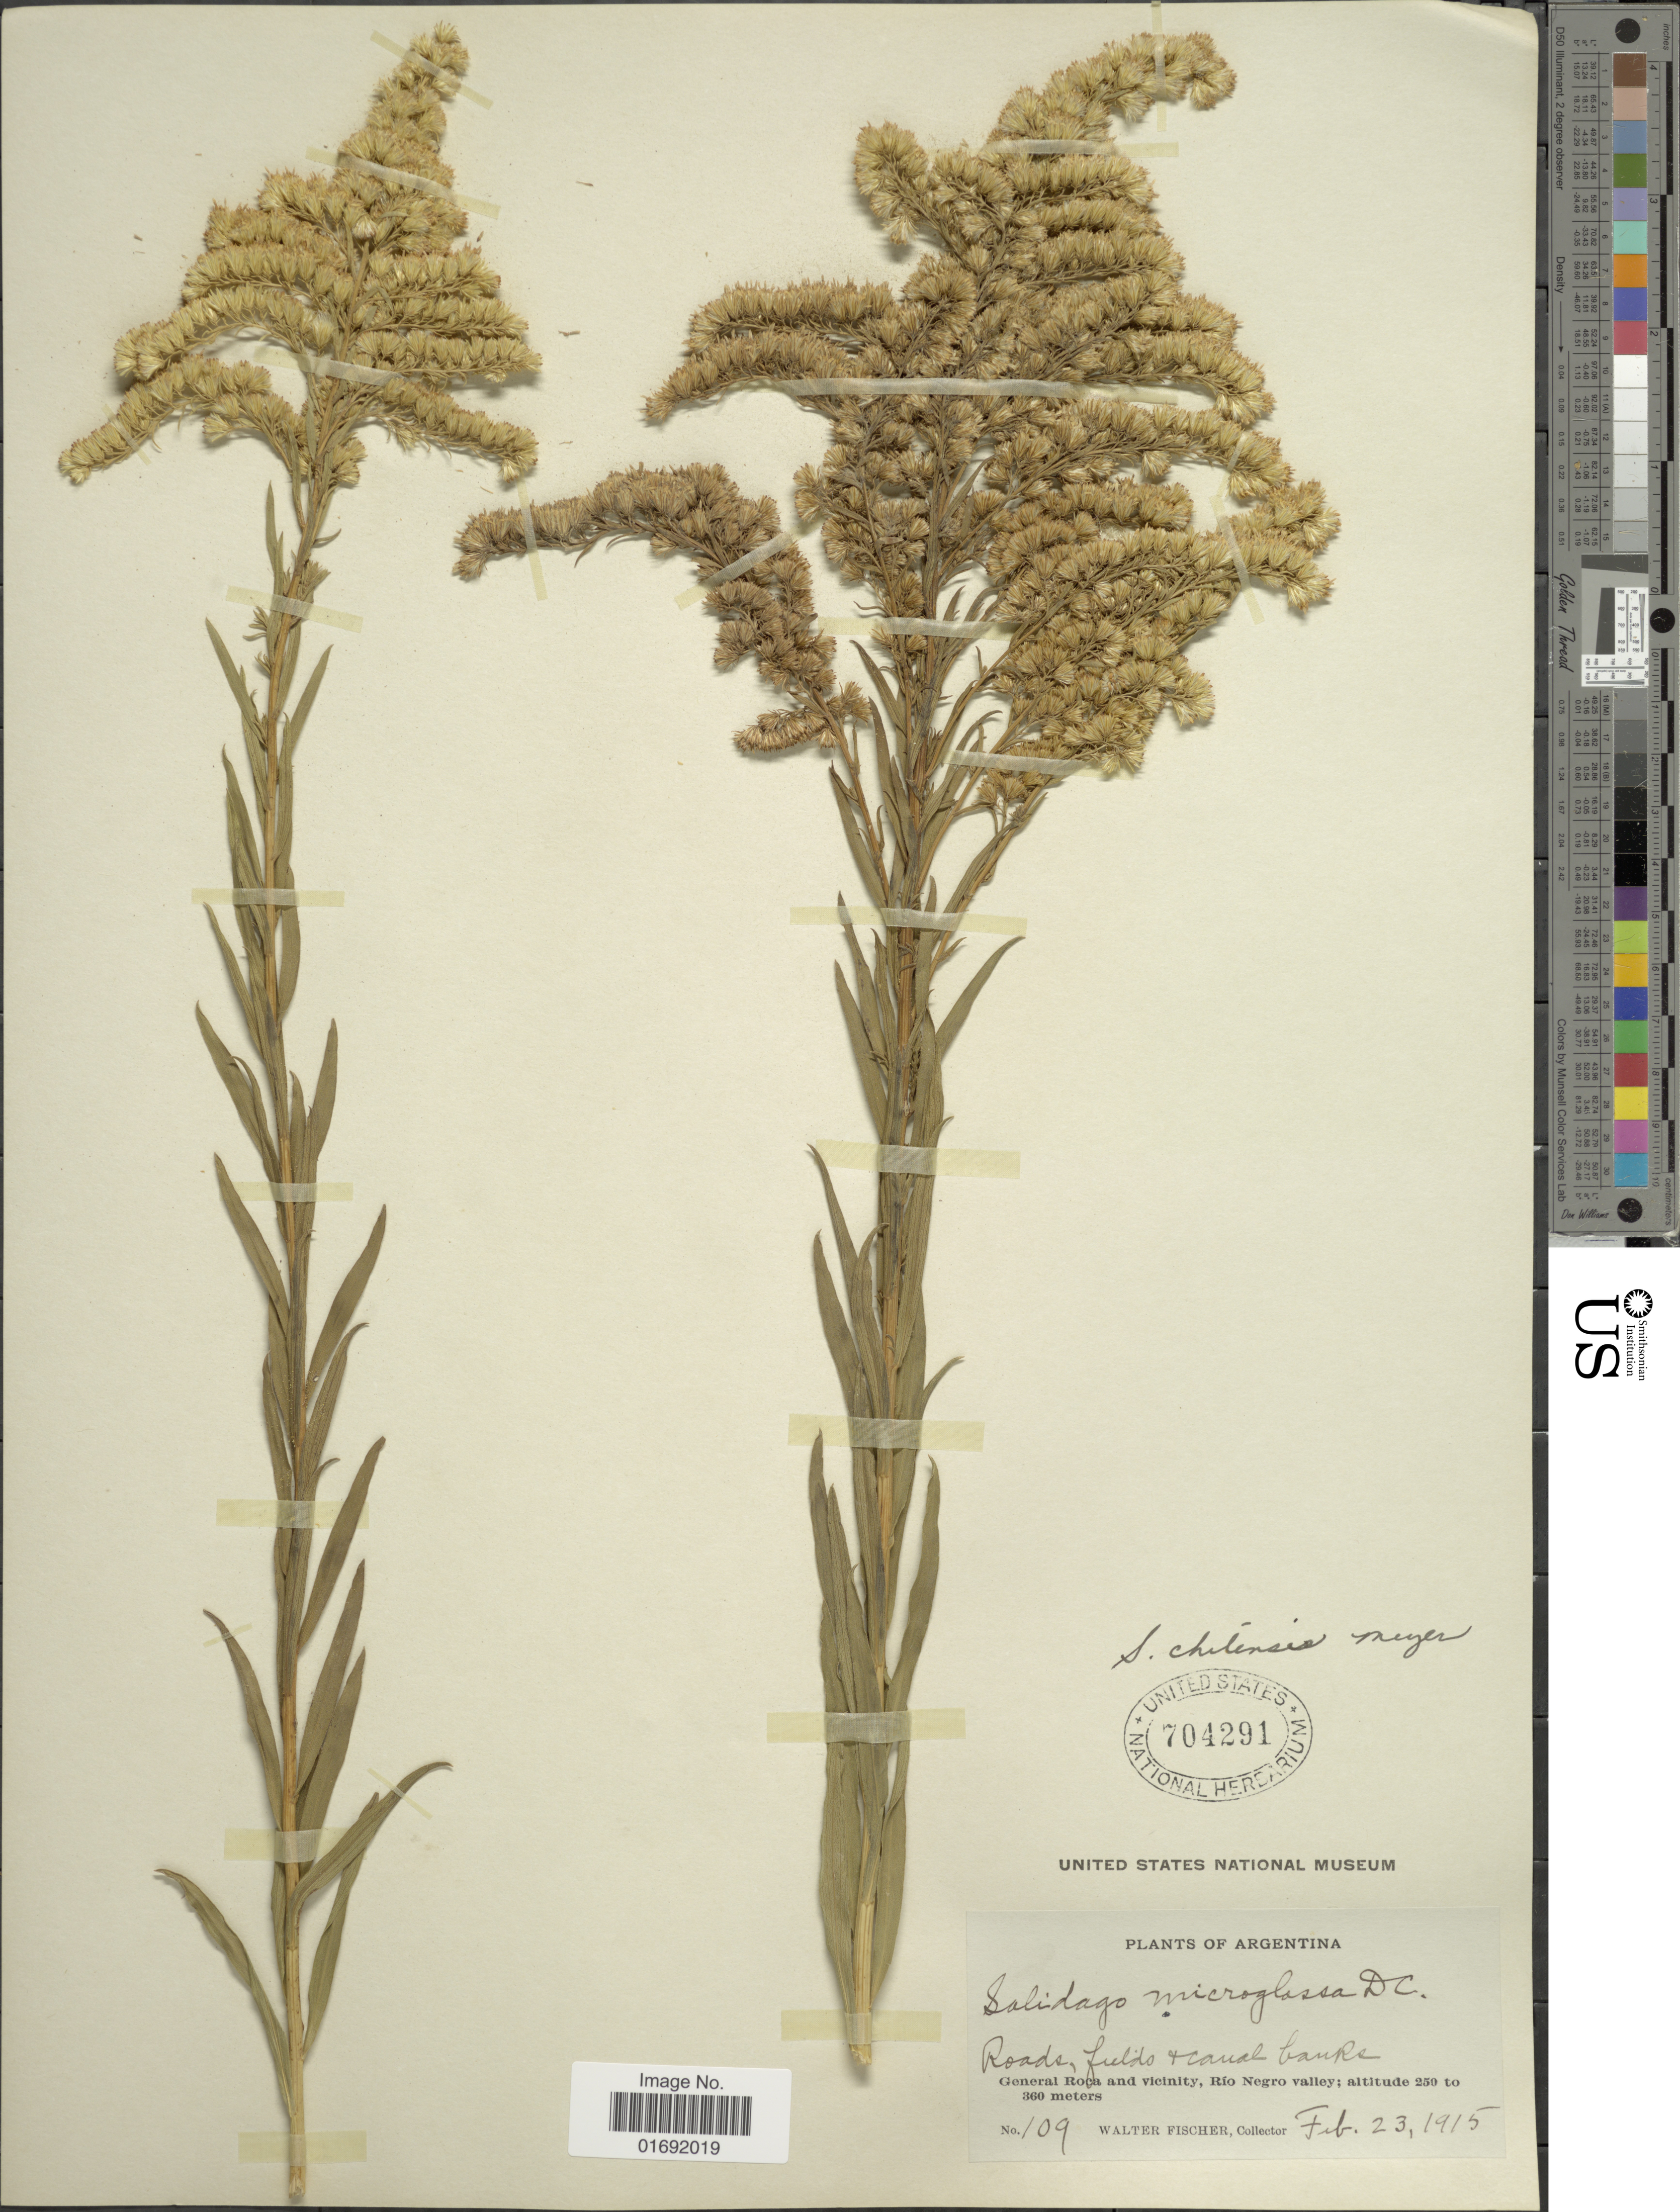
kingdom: Plantae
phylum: Tracheophyta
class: Magnoliopsida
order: Asterales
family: Asteraceae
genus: Solidago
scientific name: Solidago chilensis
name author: Meyen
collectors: W. Fischer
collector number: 109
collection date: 1915-02-23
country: Argentina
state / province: Rio Negro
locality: General Roca and vicinity, Rio Negro Valley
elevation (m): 250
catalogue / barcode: US 704291